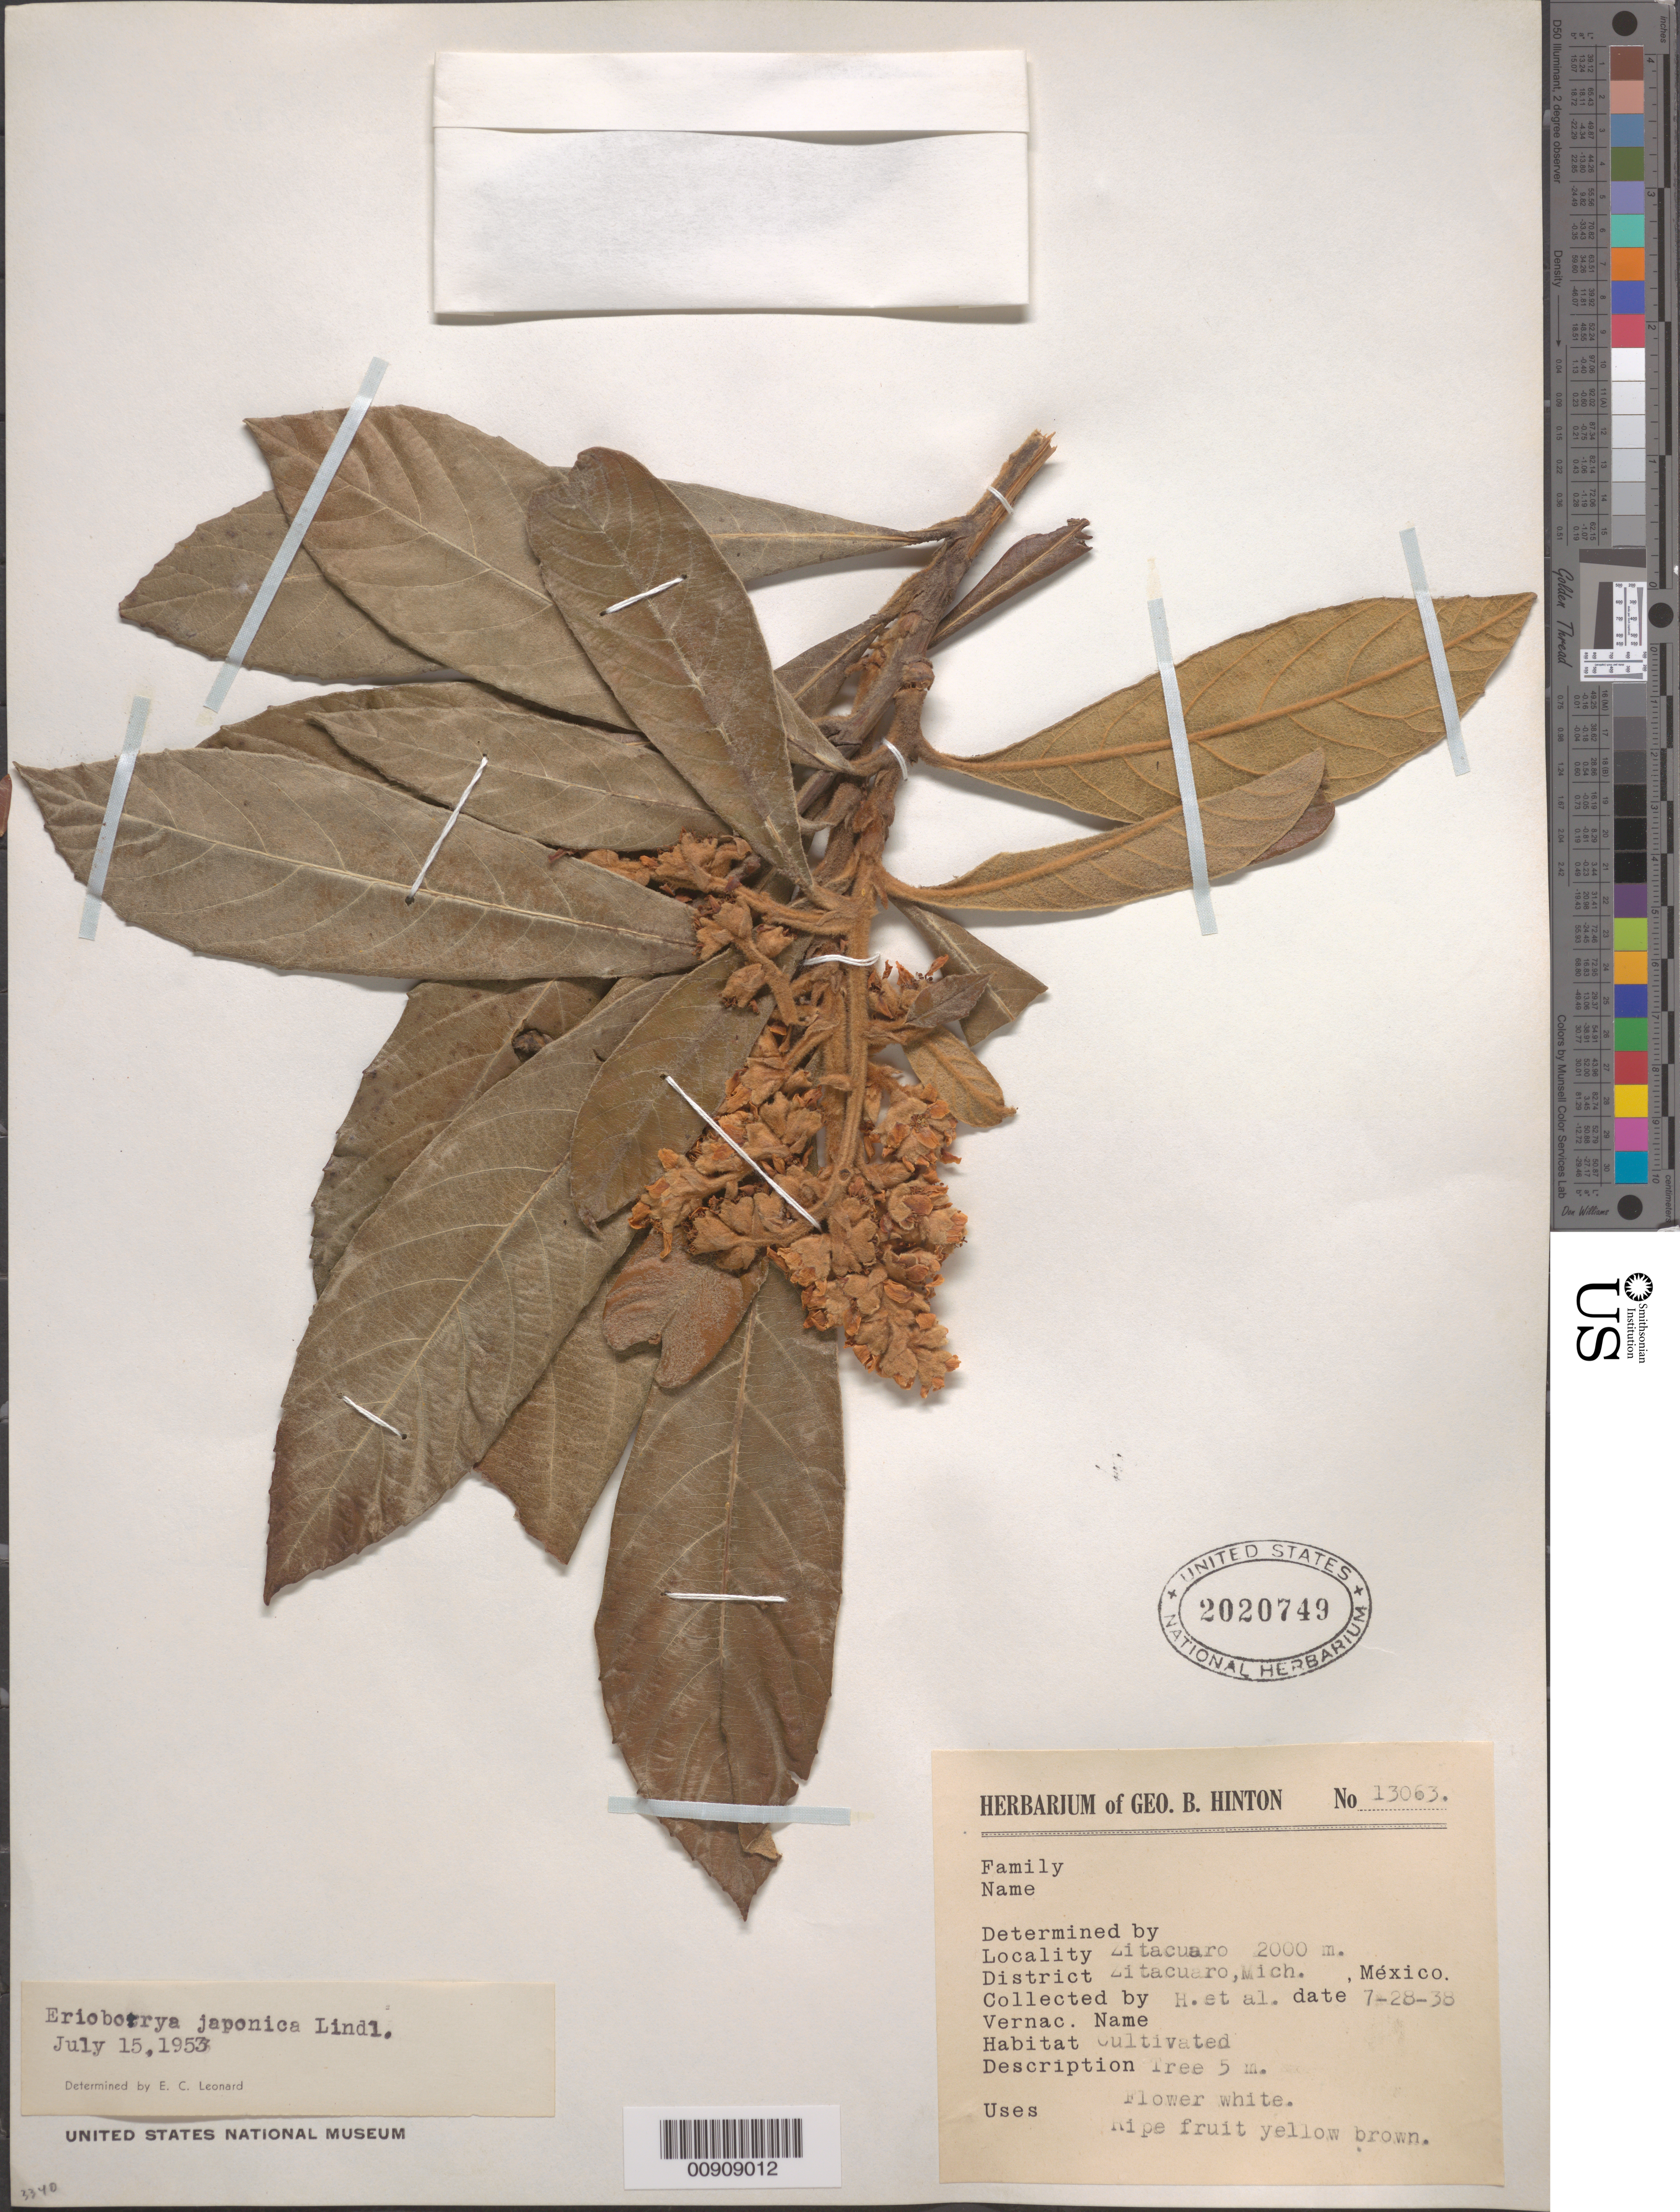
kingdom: Plantae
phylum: Tracheophyta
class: Magnoliopsida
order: Rosales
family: Rosaceae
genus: Rhaphiolepis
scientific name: Rhaphiolepis bibas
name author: (Lour.) Galasso & Banfi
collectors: G. B. Hinton & et al.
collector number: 13063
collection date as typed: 28 Jul 1938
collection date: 1938-07-28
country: Mexico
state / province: Michoacán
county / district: Zitácuaro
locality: Zitácuaro, District Zitácuaro, Michoacán.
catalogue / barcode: US 2020749